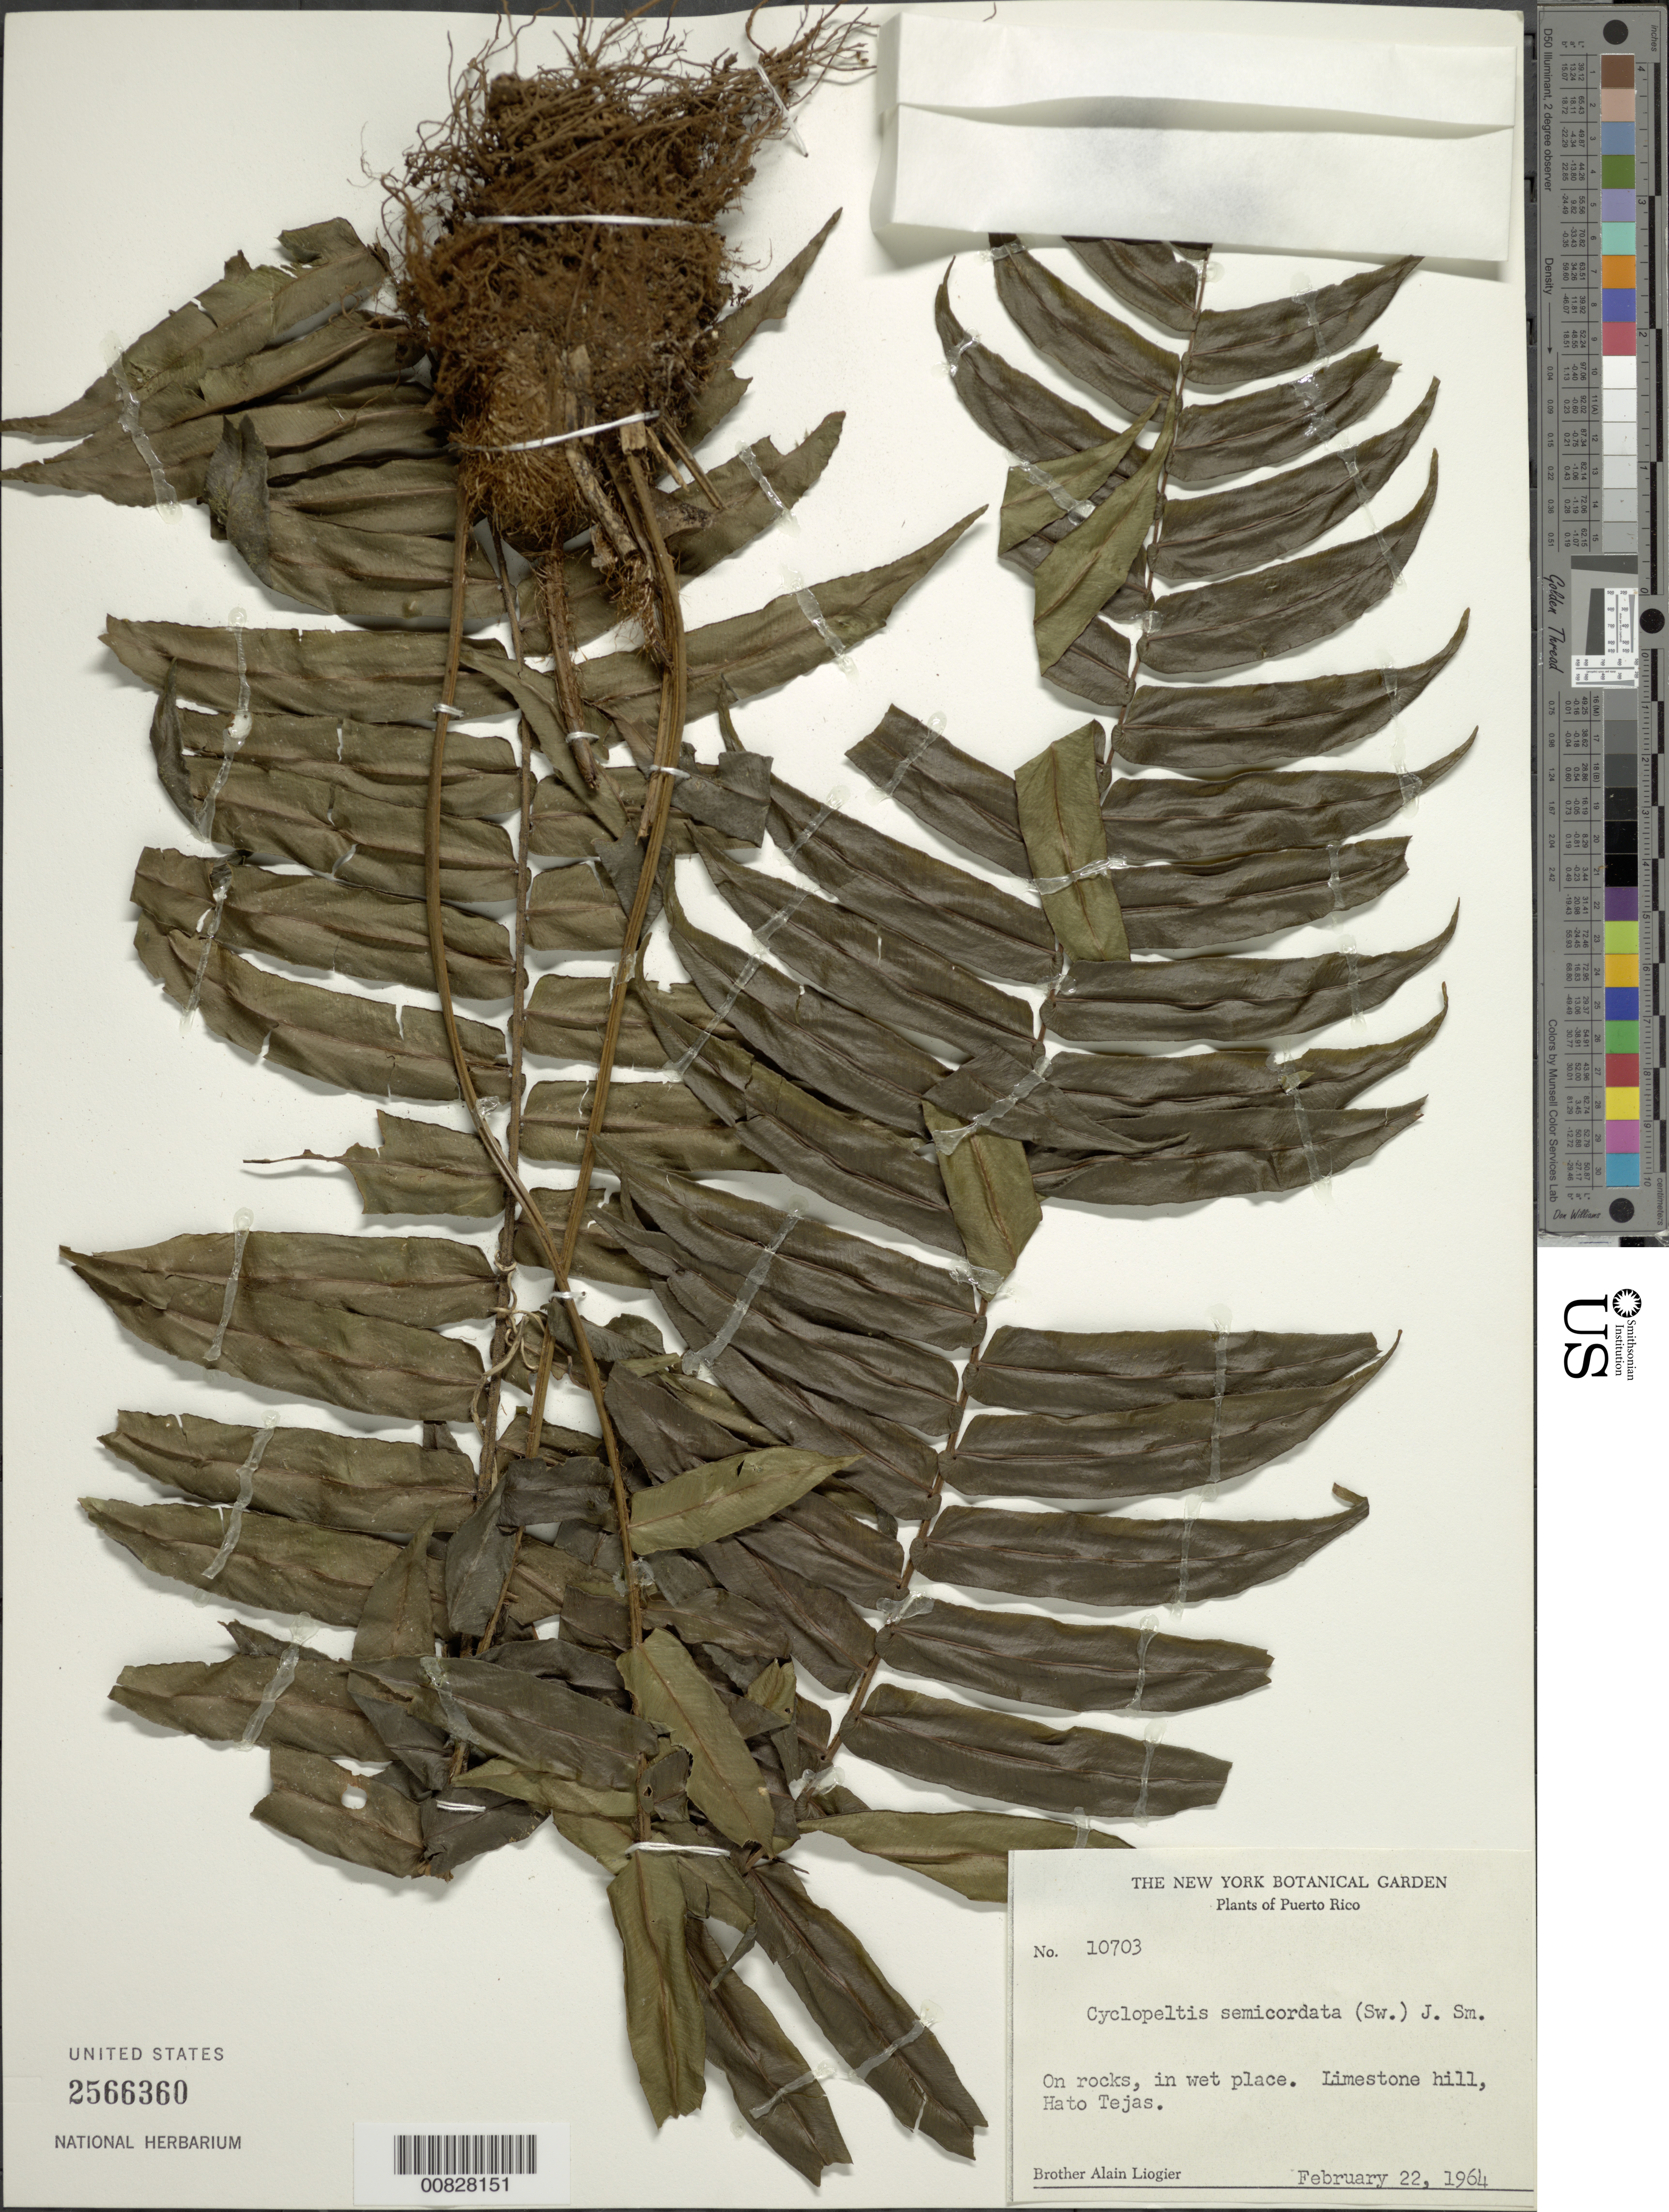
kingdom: Plantae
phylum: Tracheophyta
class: Polypodiopsida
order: Polypodiales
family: Lomariopsidaceae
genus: Cyclopeltis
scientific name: Cyclopeltis semicordata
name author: (Sw.) J. Sm.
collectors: A. H. Liogier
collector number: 10703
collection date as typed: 22 Feb 1964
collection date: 1964-02-22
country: Puerto Rico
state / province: Bayamón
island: Puerto Rico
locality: Hato Tejas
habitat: Limestone hill, on rocks, in wet place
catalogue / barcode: US 2566360